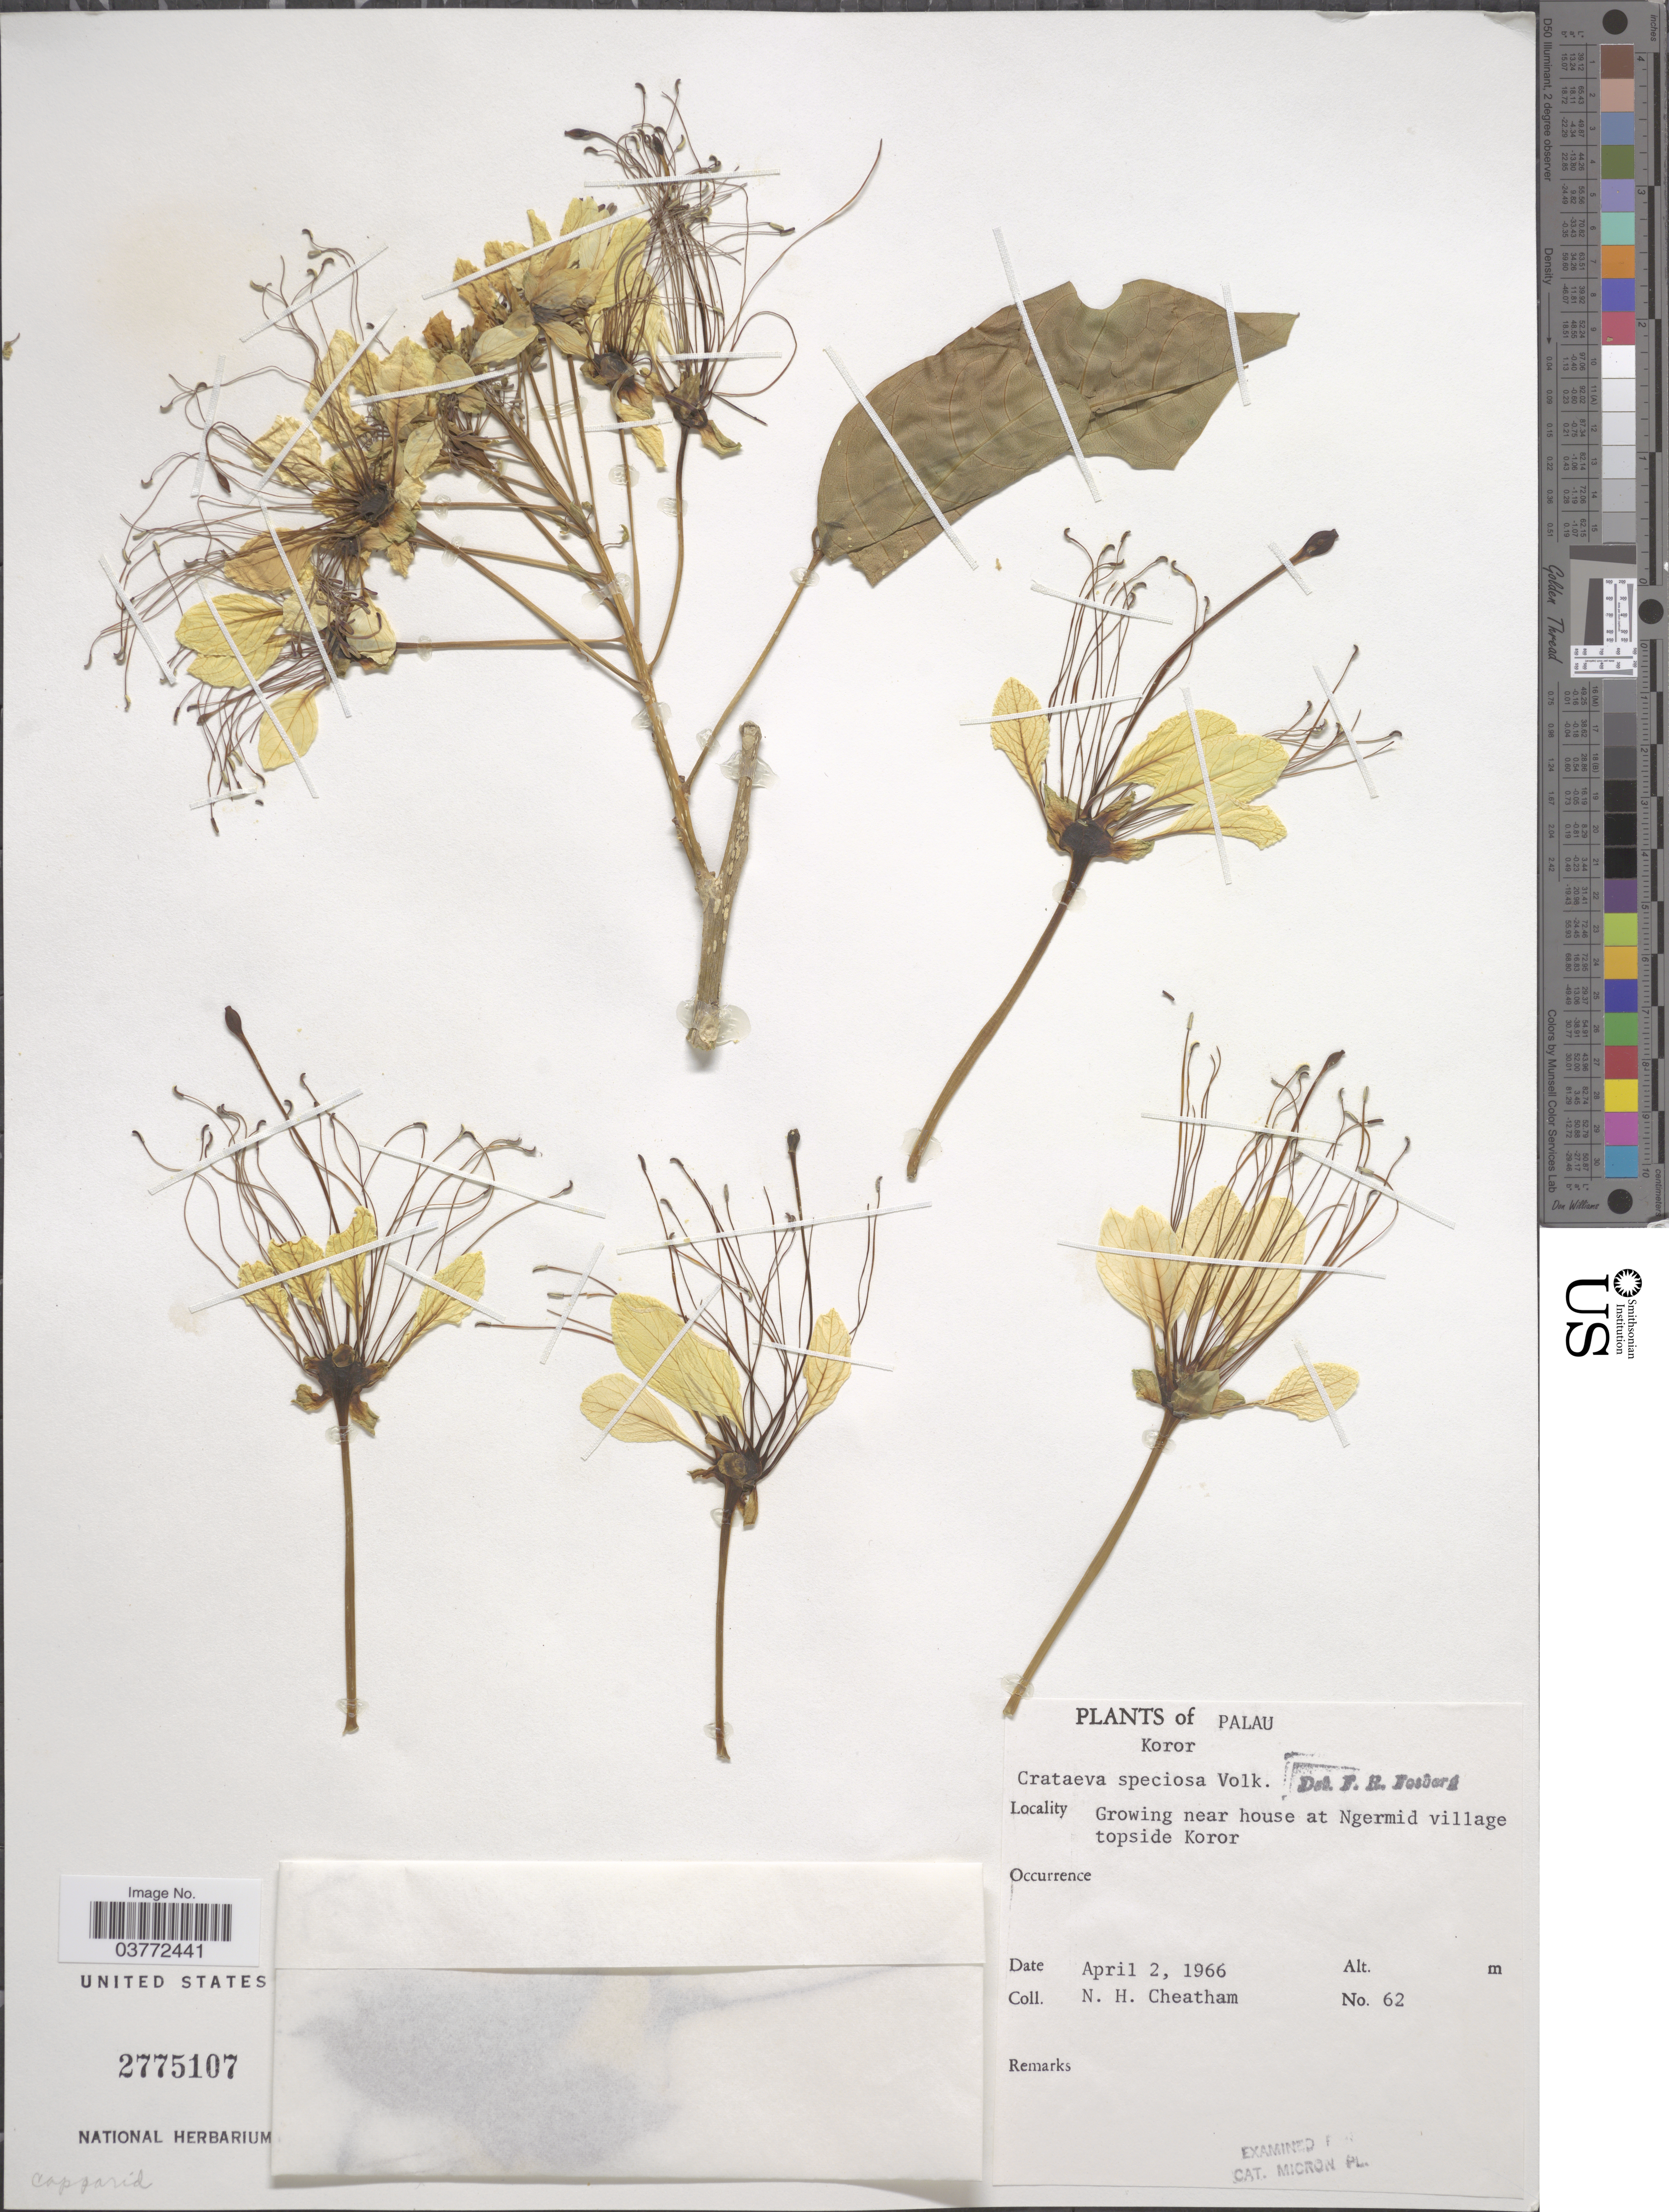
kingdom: Plantae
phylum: Tracheophyta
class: Magnoliopsida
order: Brassicales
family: Capparaceae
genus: Crateva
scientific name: Crateva speciosa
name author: Volkens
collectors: N. H. Cheatham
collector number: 62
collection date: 1966-04-02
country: Palau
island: Oreor [Koror]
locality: Palau. Koror. Growing near house at Ngermid village topside Koror.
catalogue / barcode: US 2775107